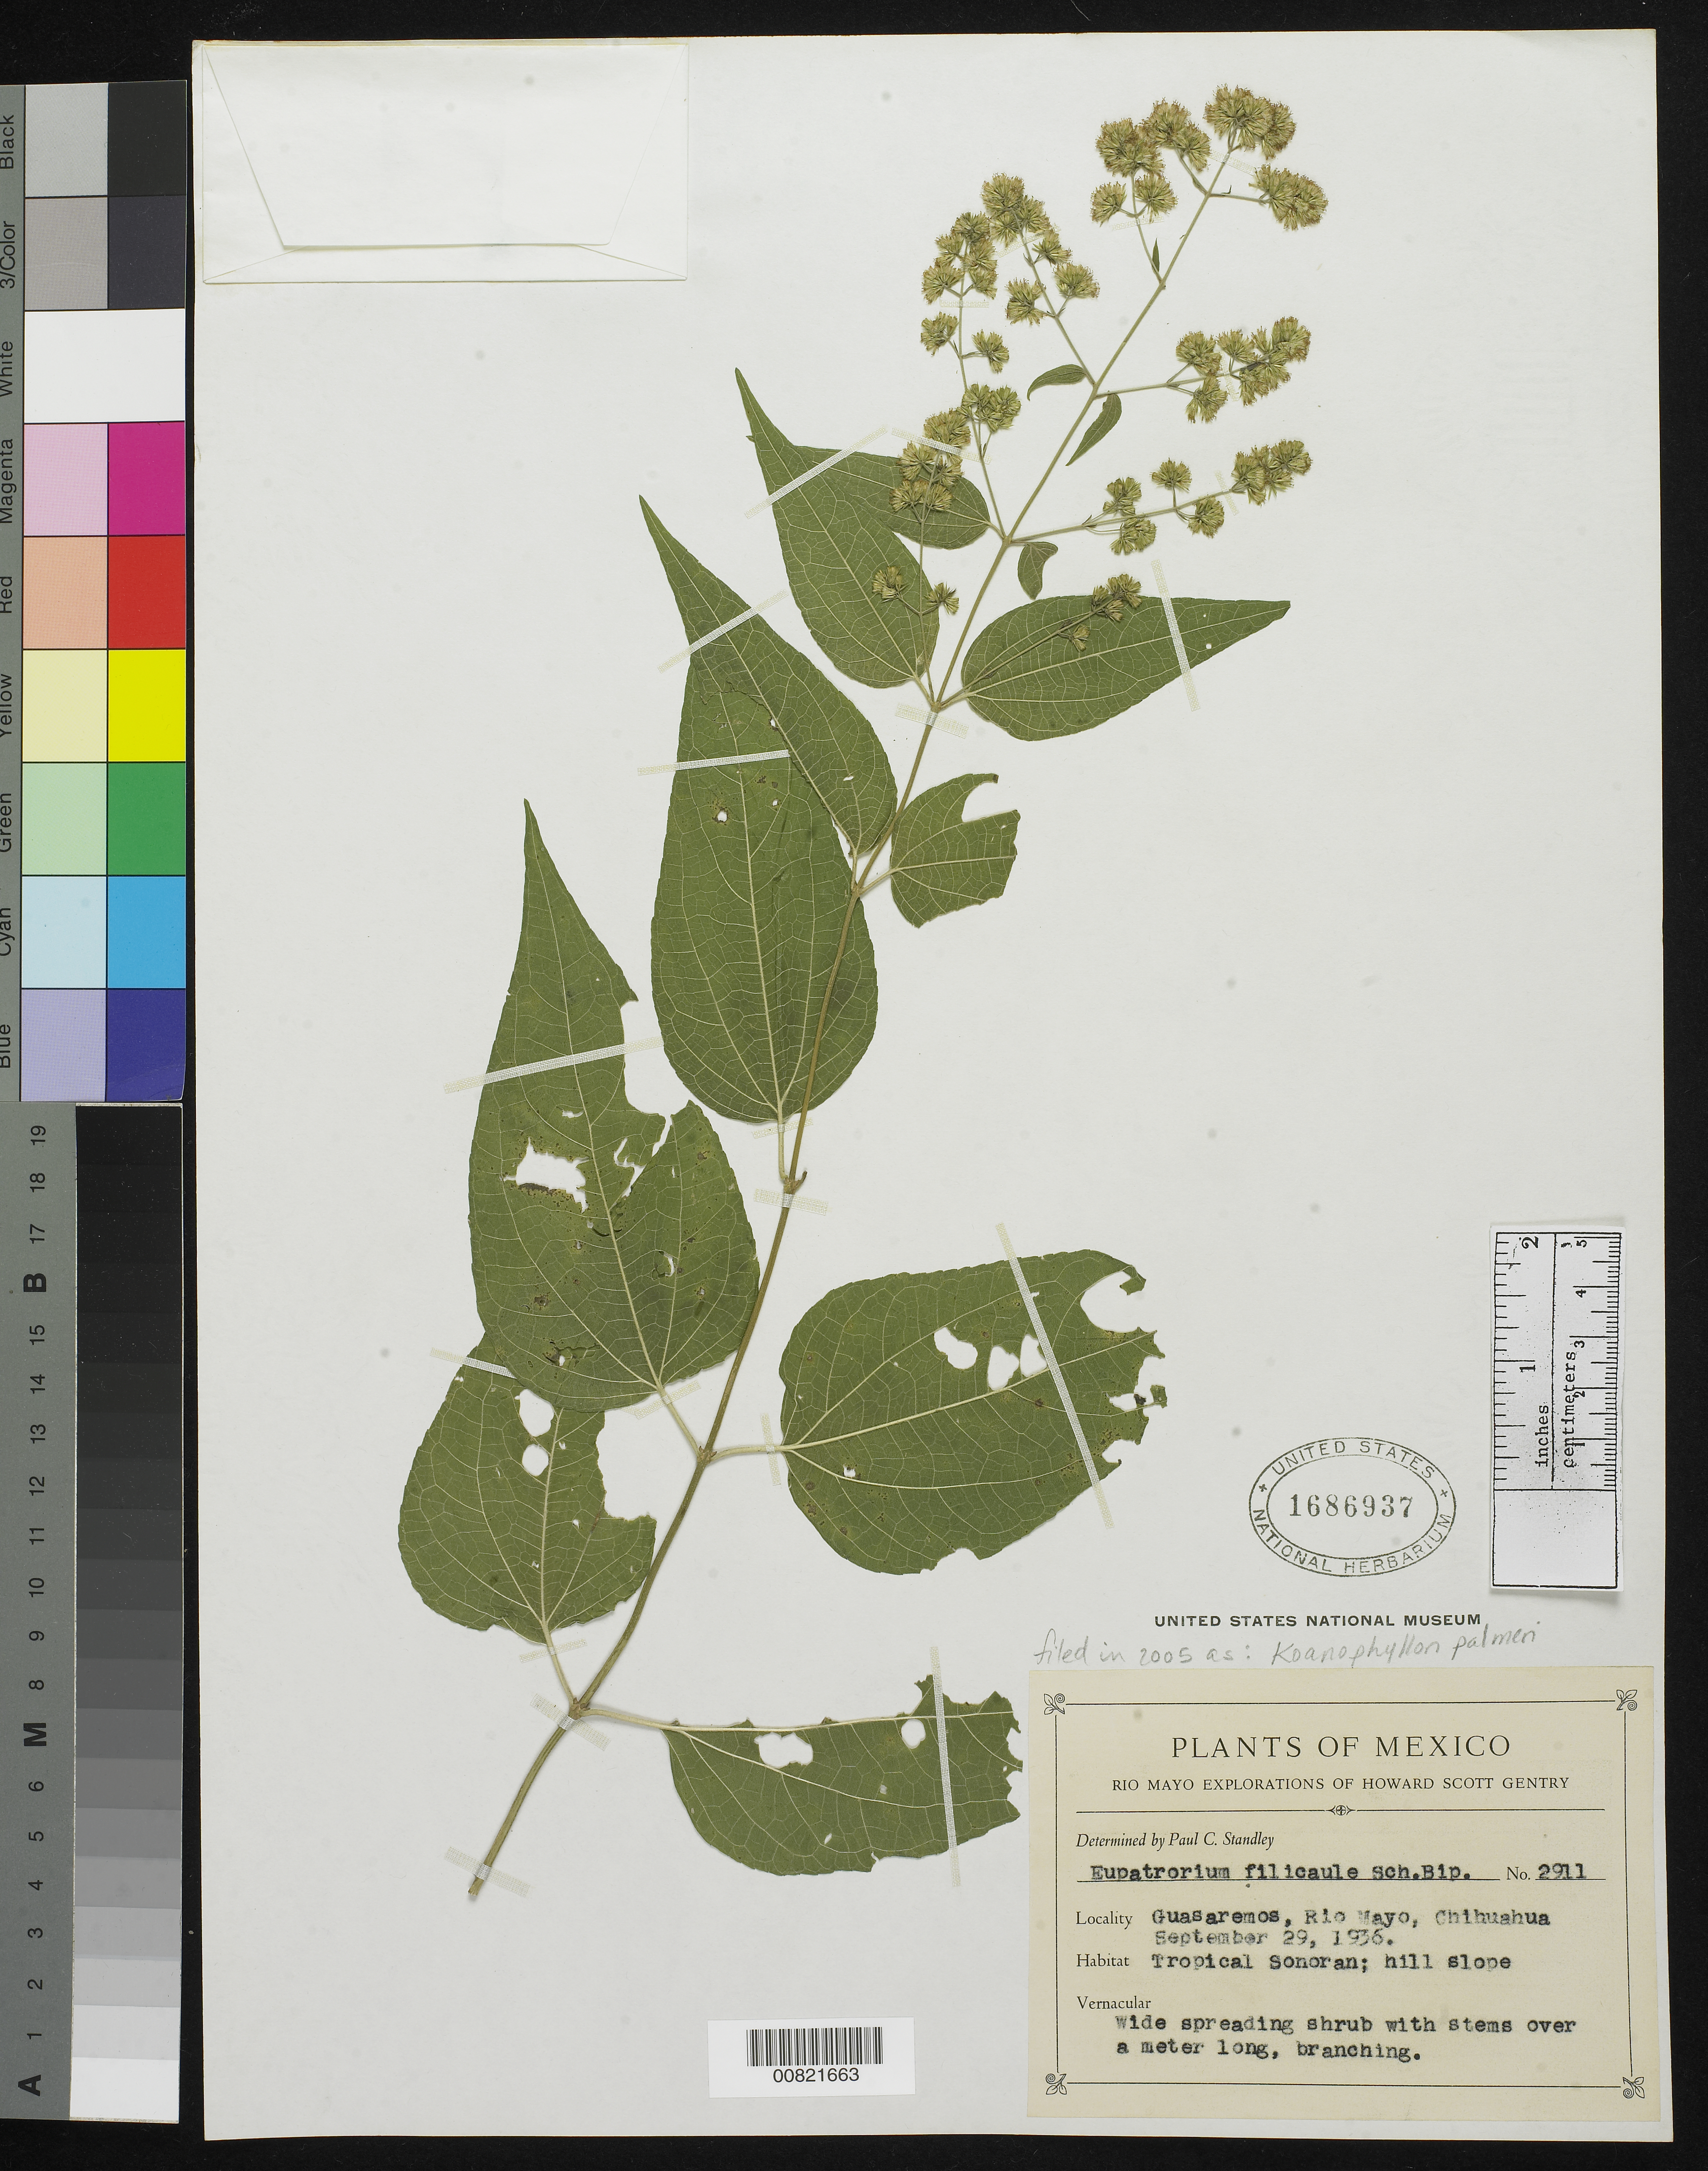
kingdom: Plantae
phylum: Tracheophyta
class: Magnoliopsida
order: Asterales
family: Asteraceae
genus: Koanophyllon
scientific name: Koanophyllon palmeri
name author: (A. Gray) R.M. King & H. Rob.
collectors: H. S. Gentry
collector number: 2911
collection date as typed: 29 Sep 1936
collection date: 1936-09-29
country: Mexico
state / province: Chihuahua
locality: Guasaremos, Rio Mayo, Chihuahua.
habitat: Tropical Sonoran; hill slope.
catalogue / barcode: US 1686937